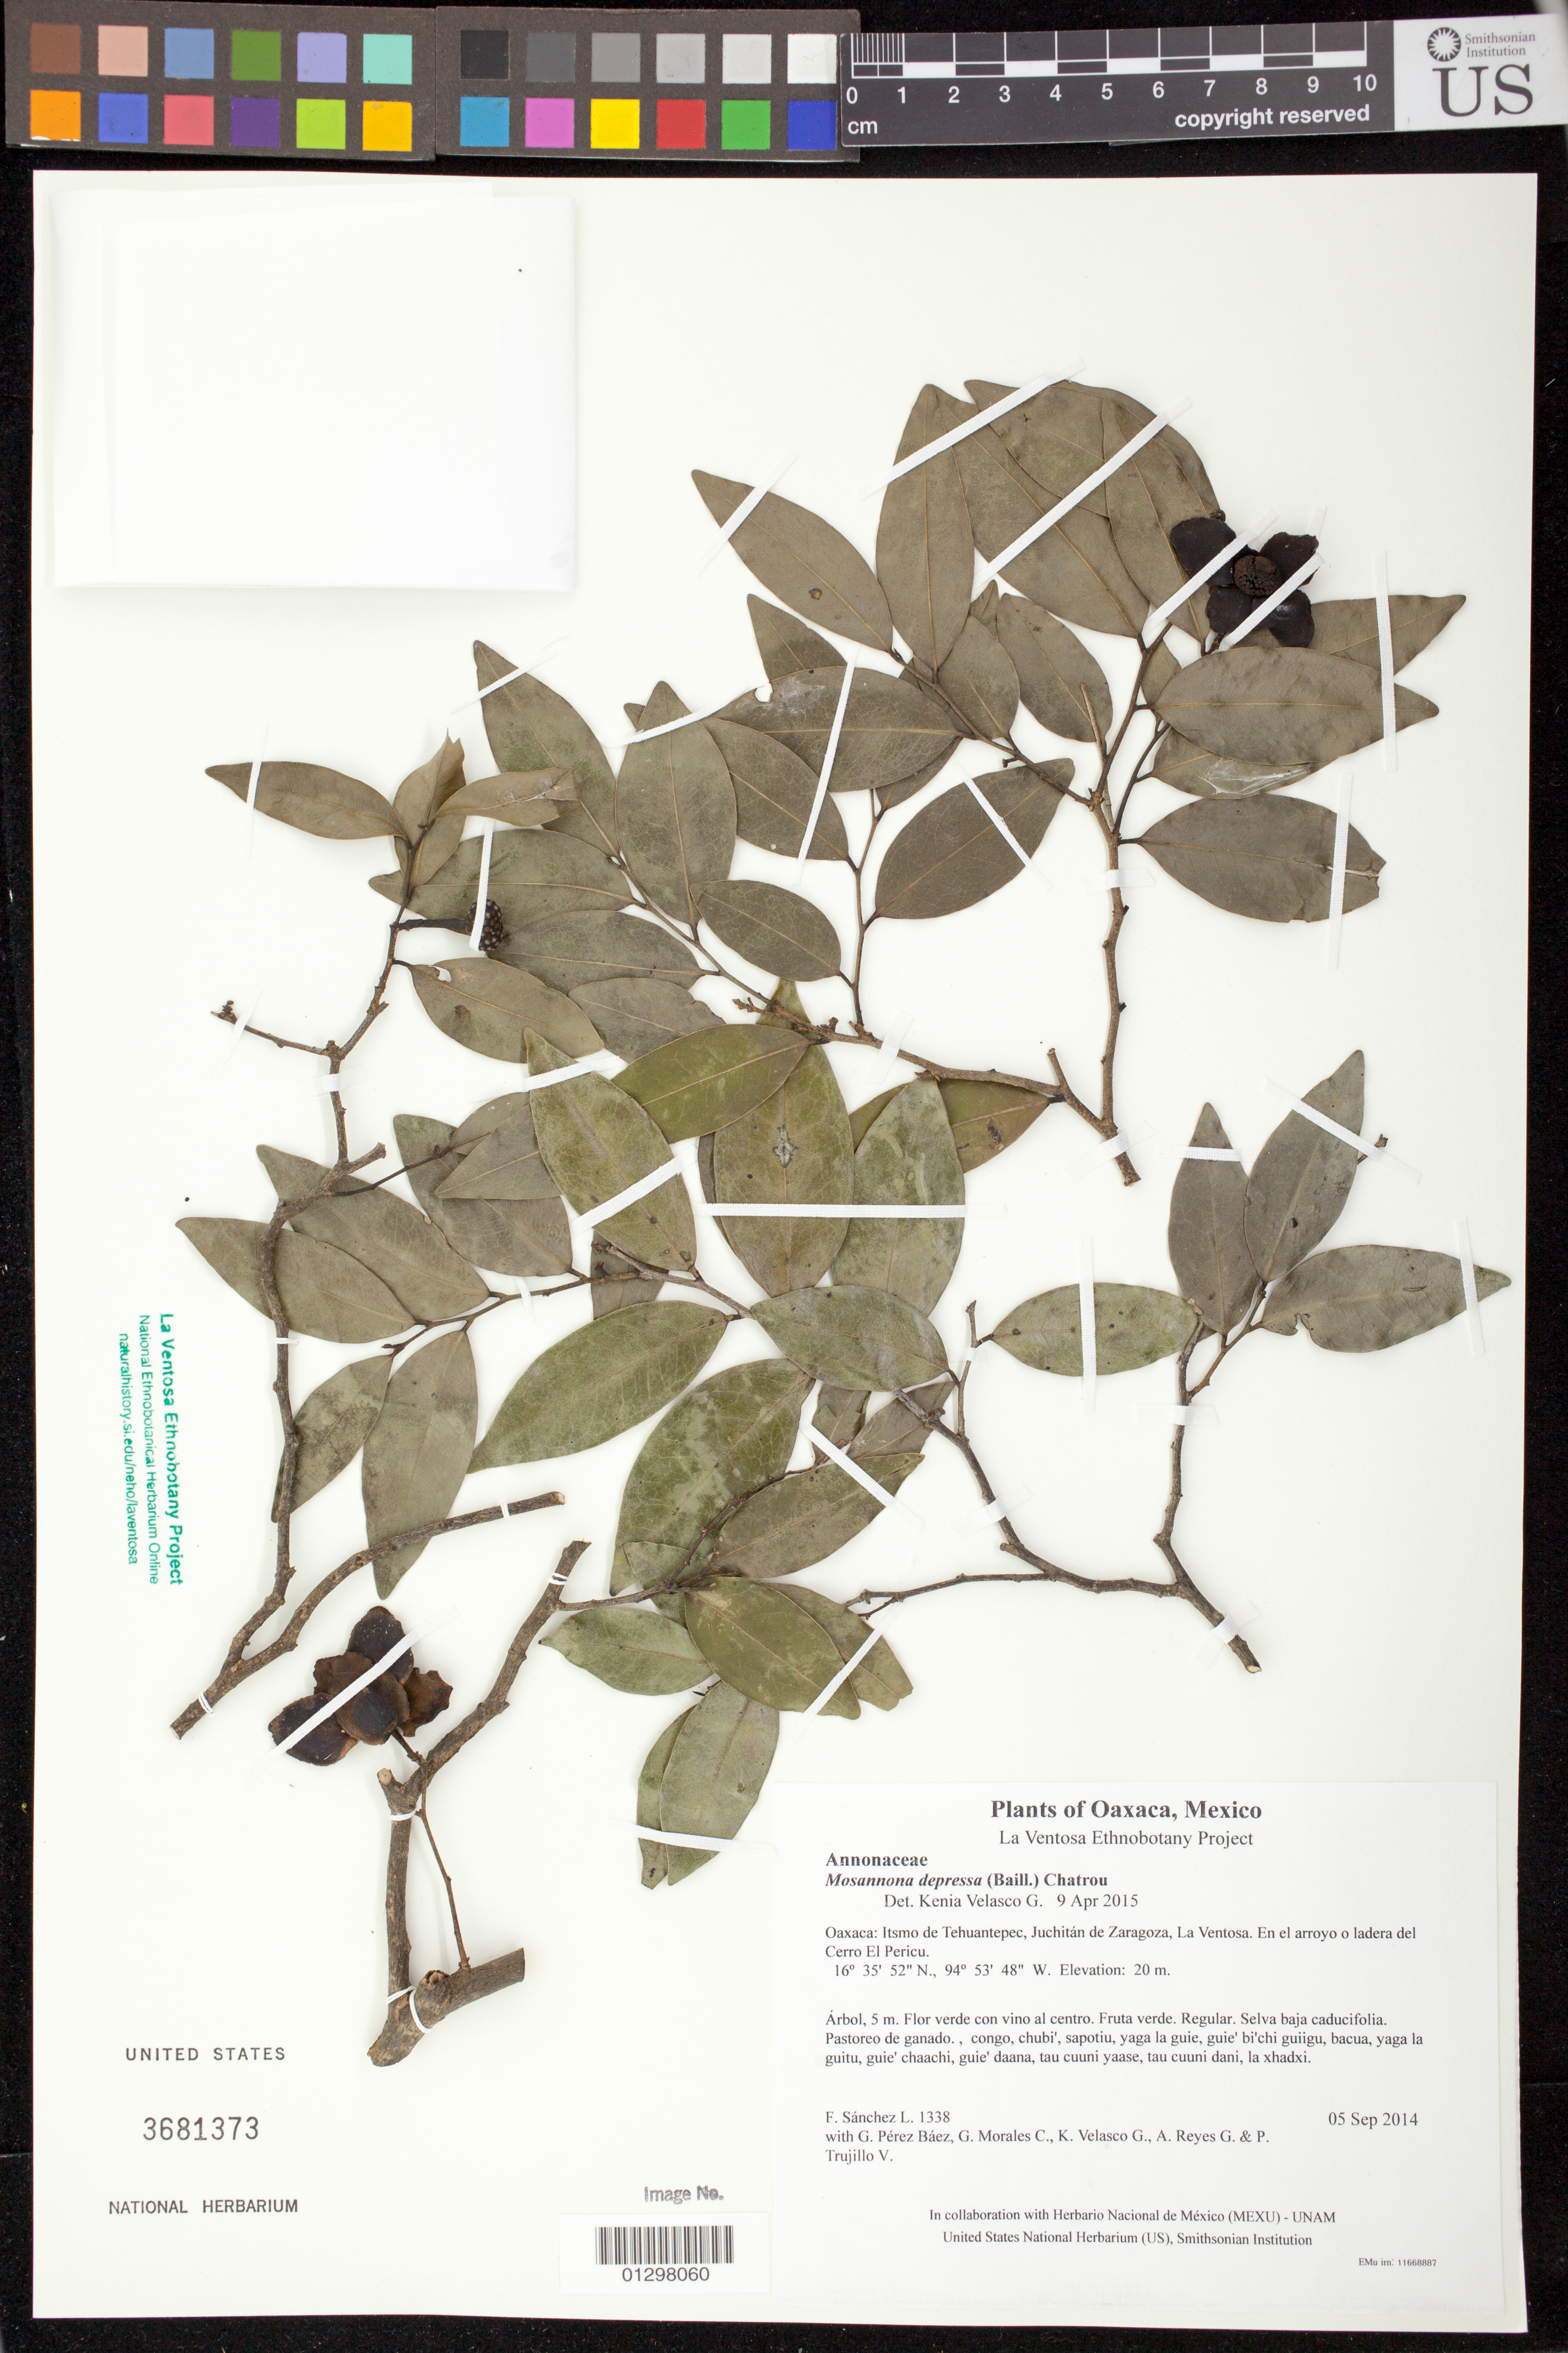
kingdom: Plantae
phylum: Tracheophyta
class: Magnoliopsida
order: Magnoliales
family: Annonaceae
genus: Mosannona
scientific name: Mosannona depressa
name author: (Baill.) Chatrou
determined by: Velasco G., Kenia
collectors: F. Sánchez L., G. Pérez Báez, G. Morales C., K. Velasco G., A. Reyes G. & P. Trujillo V.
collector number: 1338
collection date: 2014-09-05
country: Mexico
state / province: Oaxaca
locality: Itsmo de Tehuantepec, Juchitán de Zaragoza, La Ventosa. En el arroyo o ladera del Cerro El Pericu.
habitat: Selva baja caducifolia. Pastoreo de ganado.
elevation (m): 20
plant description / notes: JEBOT, MEXU, SERO, US; Yaga. 5 m. Guie' naga' ne naxiña' nacahui galahui'. Cuaananaxhi naga'. Nuu.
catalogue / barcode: US 3681373